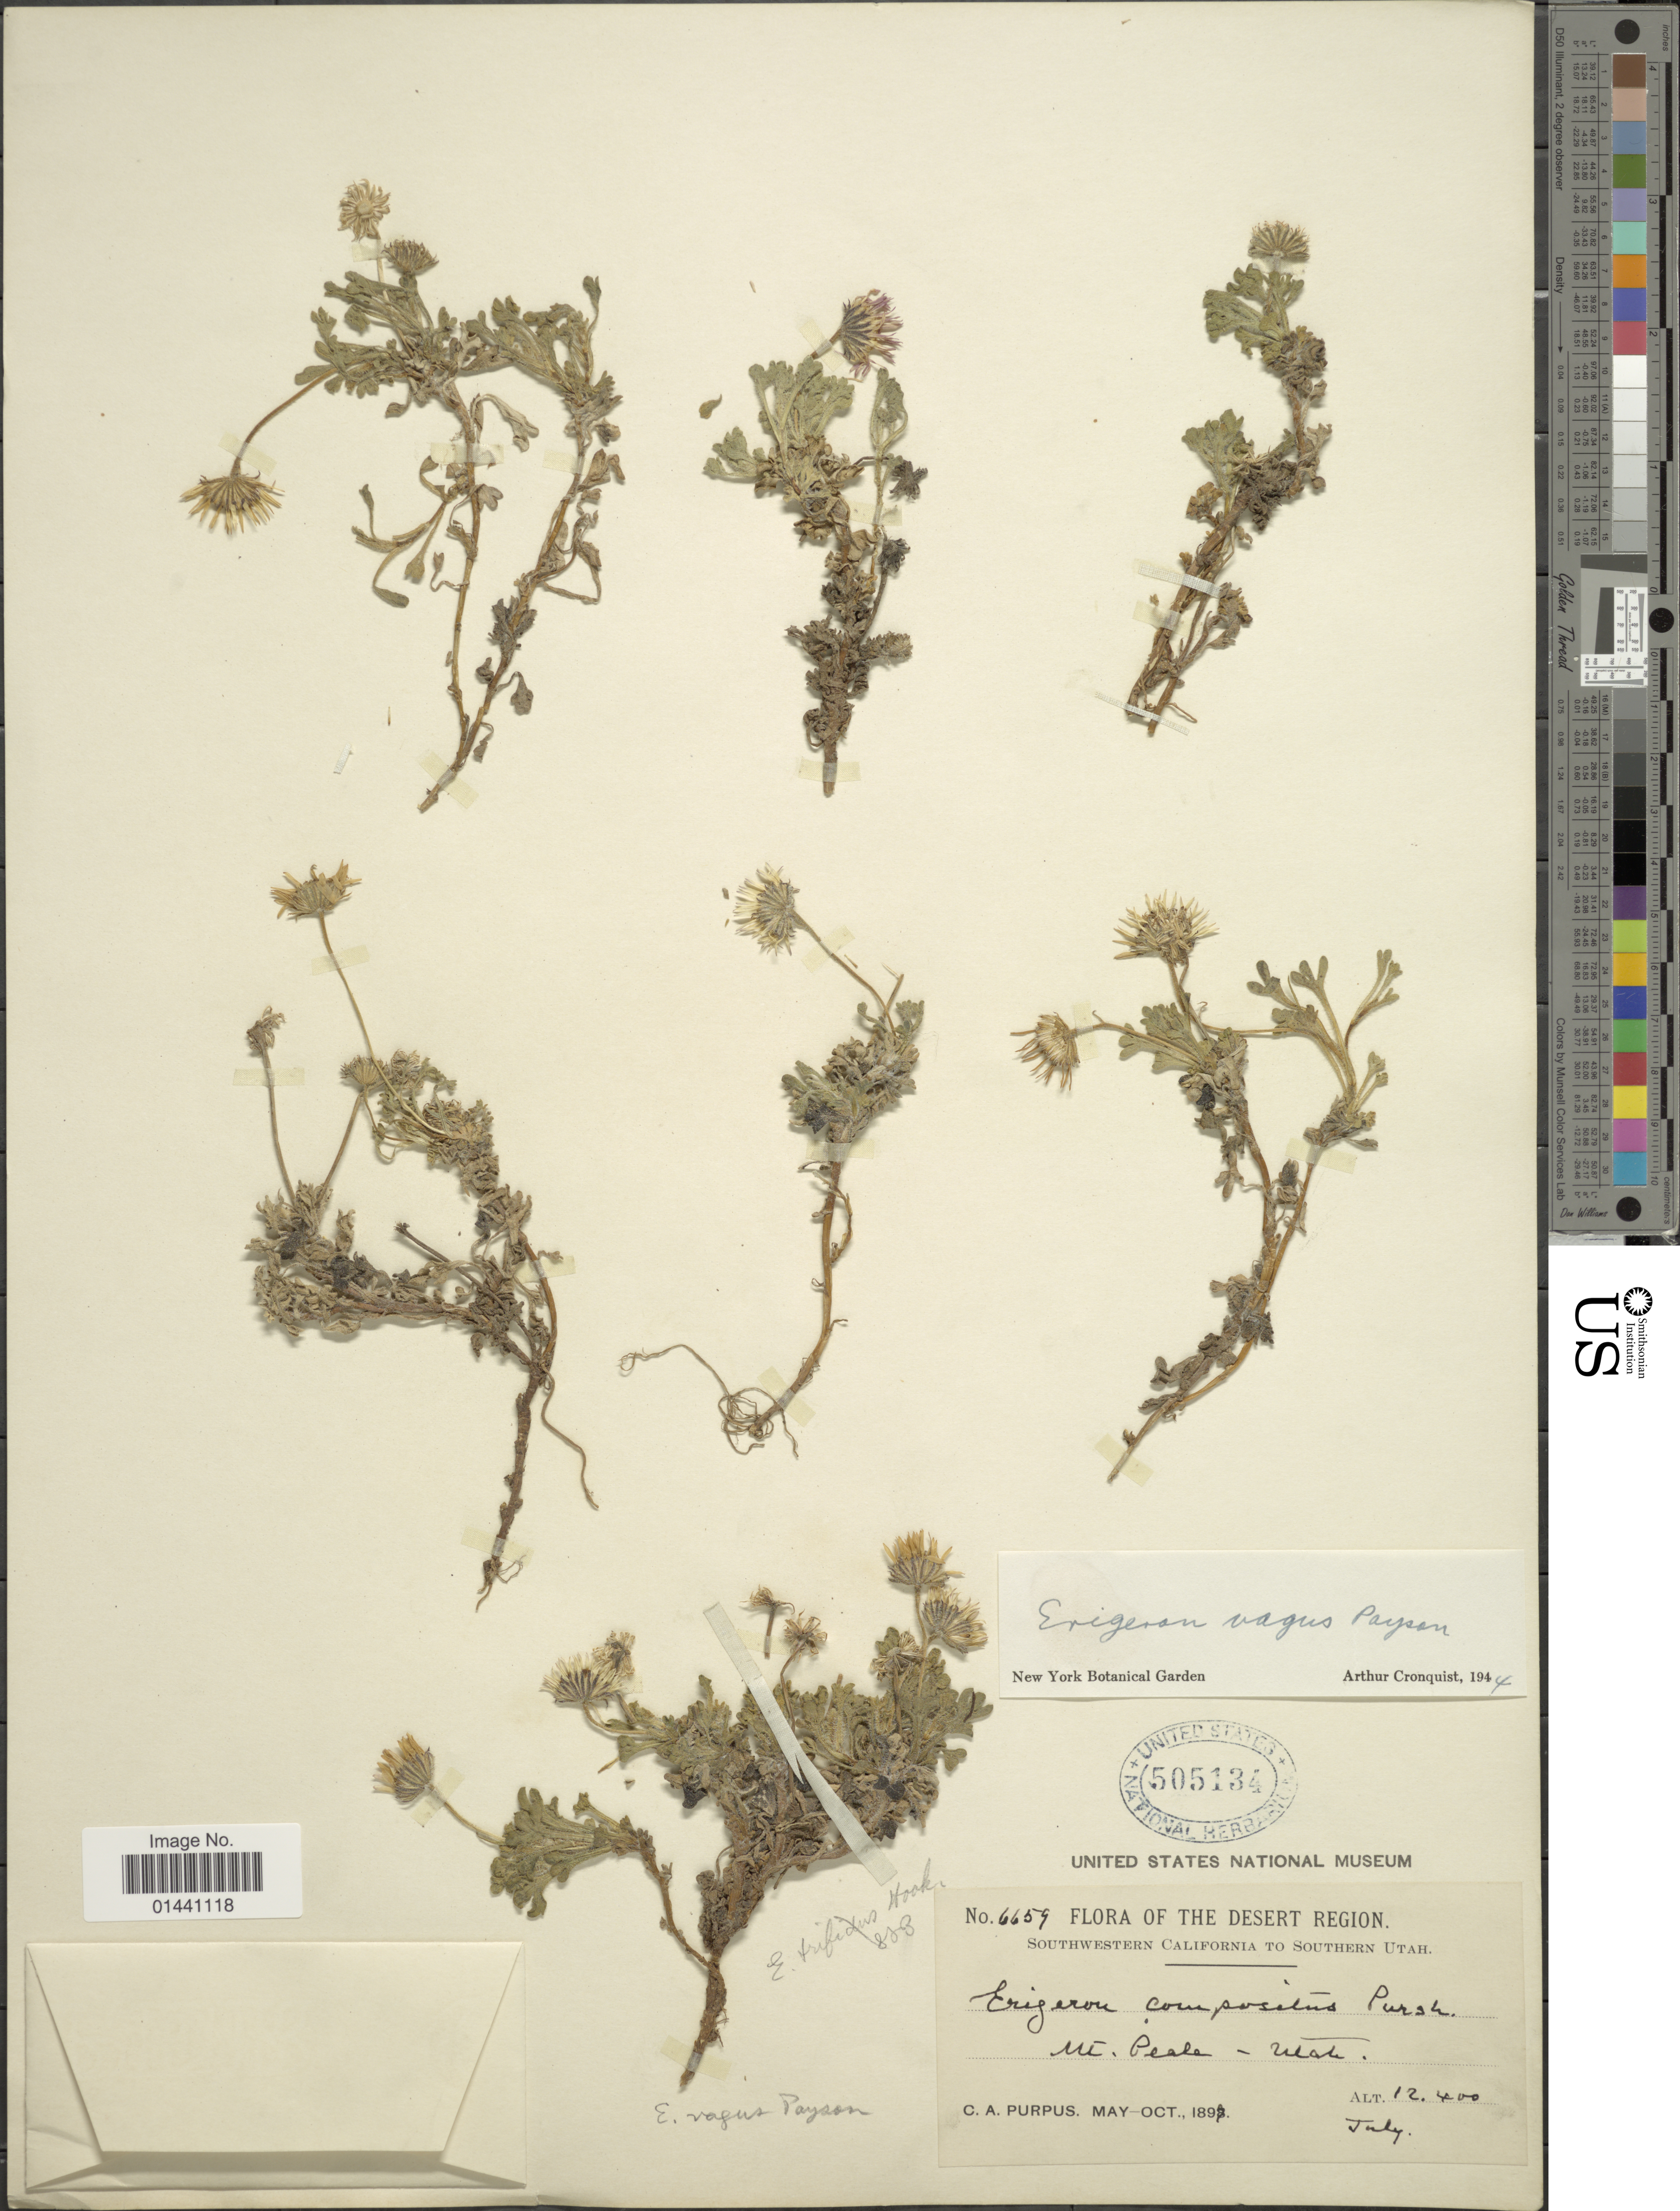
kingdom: Plantae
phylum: Tracheophyta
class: Magnoliopsida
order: Asterales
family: Asteraceae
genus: Erigeron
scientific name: Erigeron vagus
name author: Payson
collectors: C. A. Purpus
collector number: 6659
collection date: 1897-05/1897-10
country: United States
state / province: Utah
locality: Desert Region, Southern Utah, Mt. Peale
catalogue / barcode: US 505134